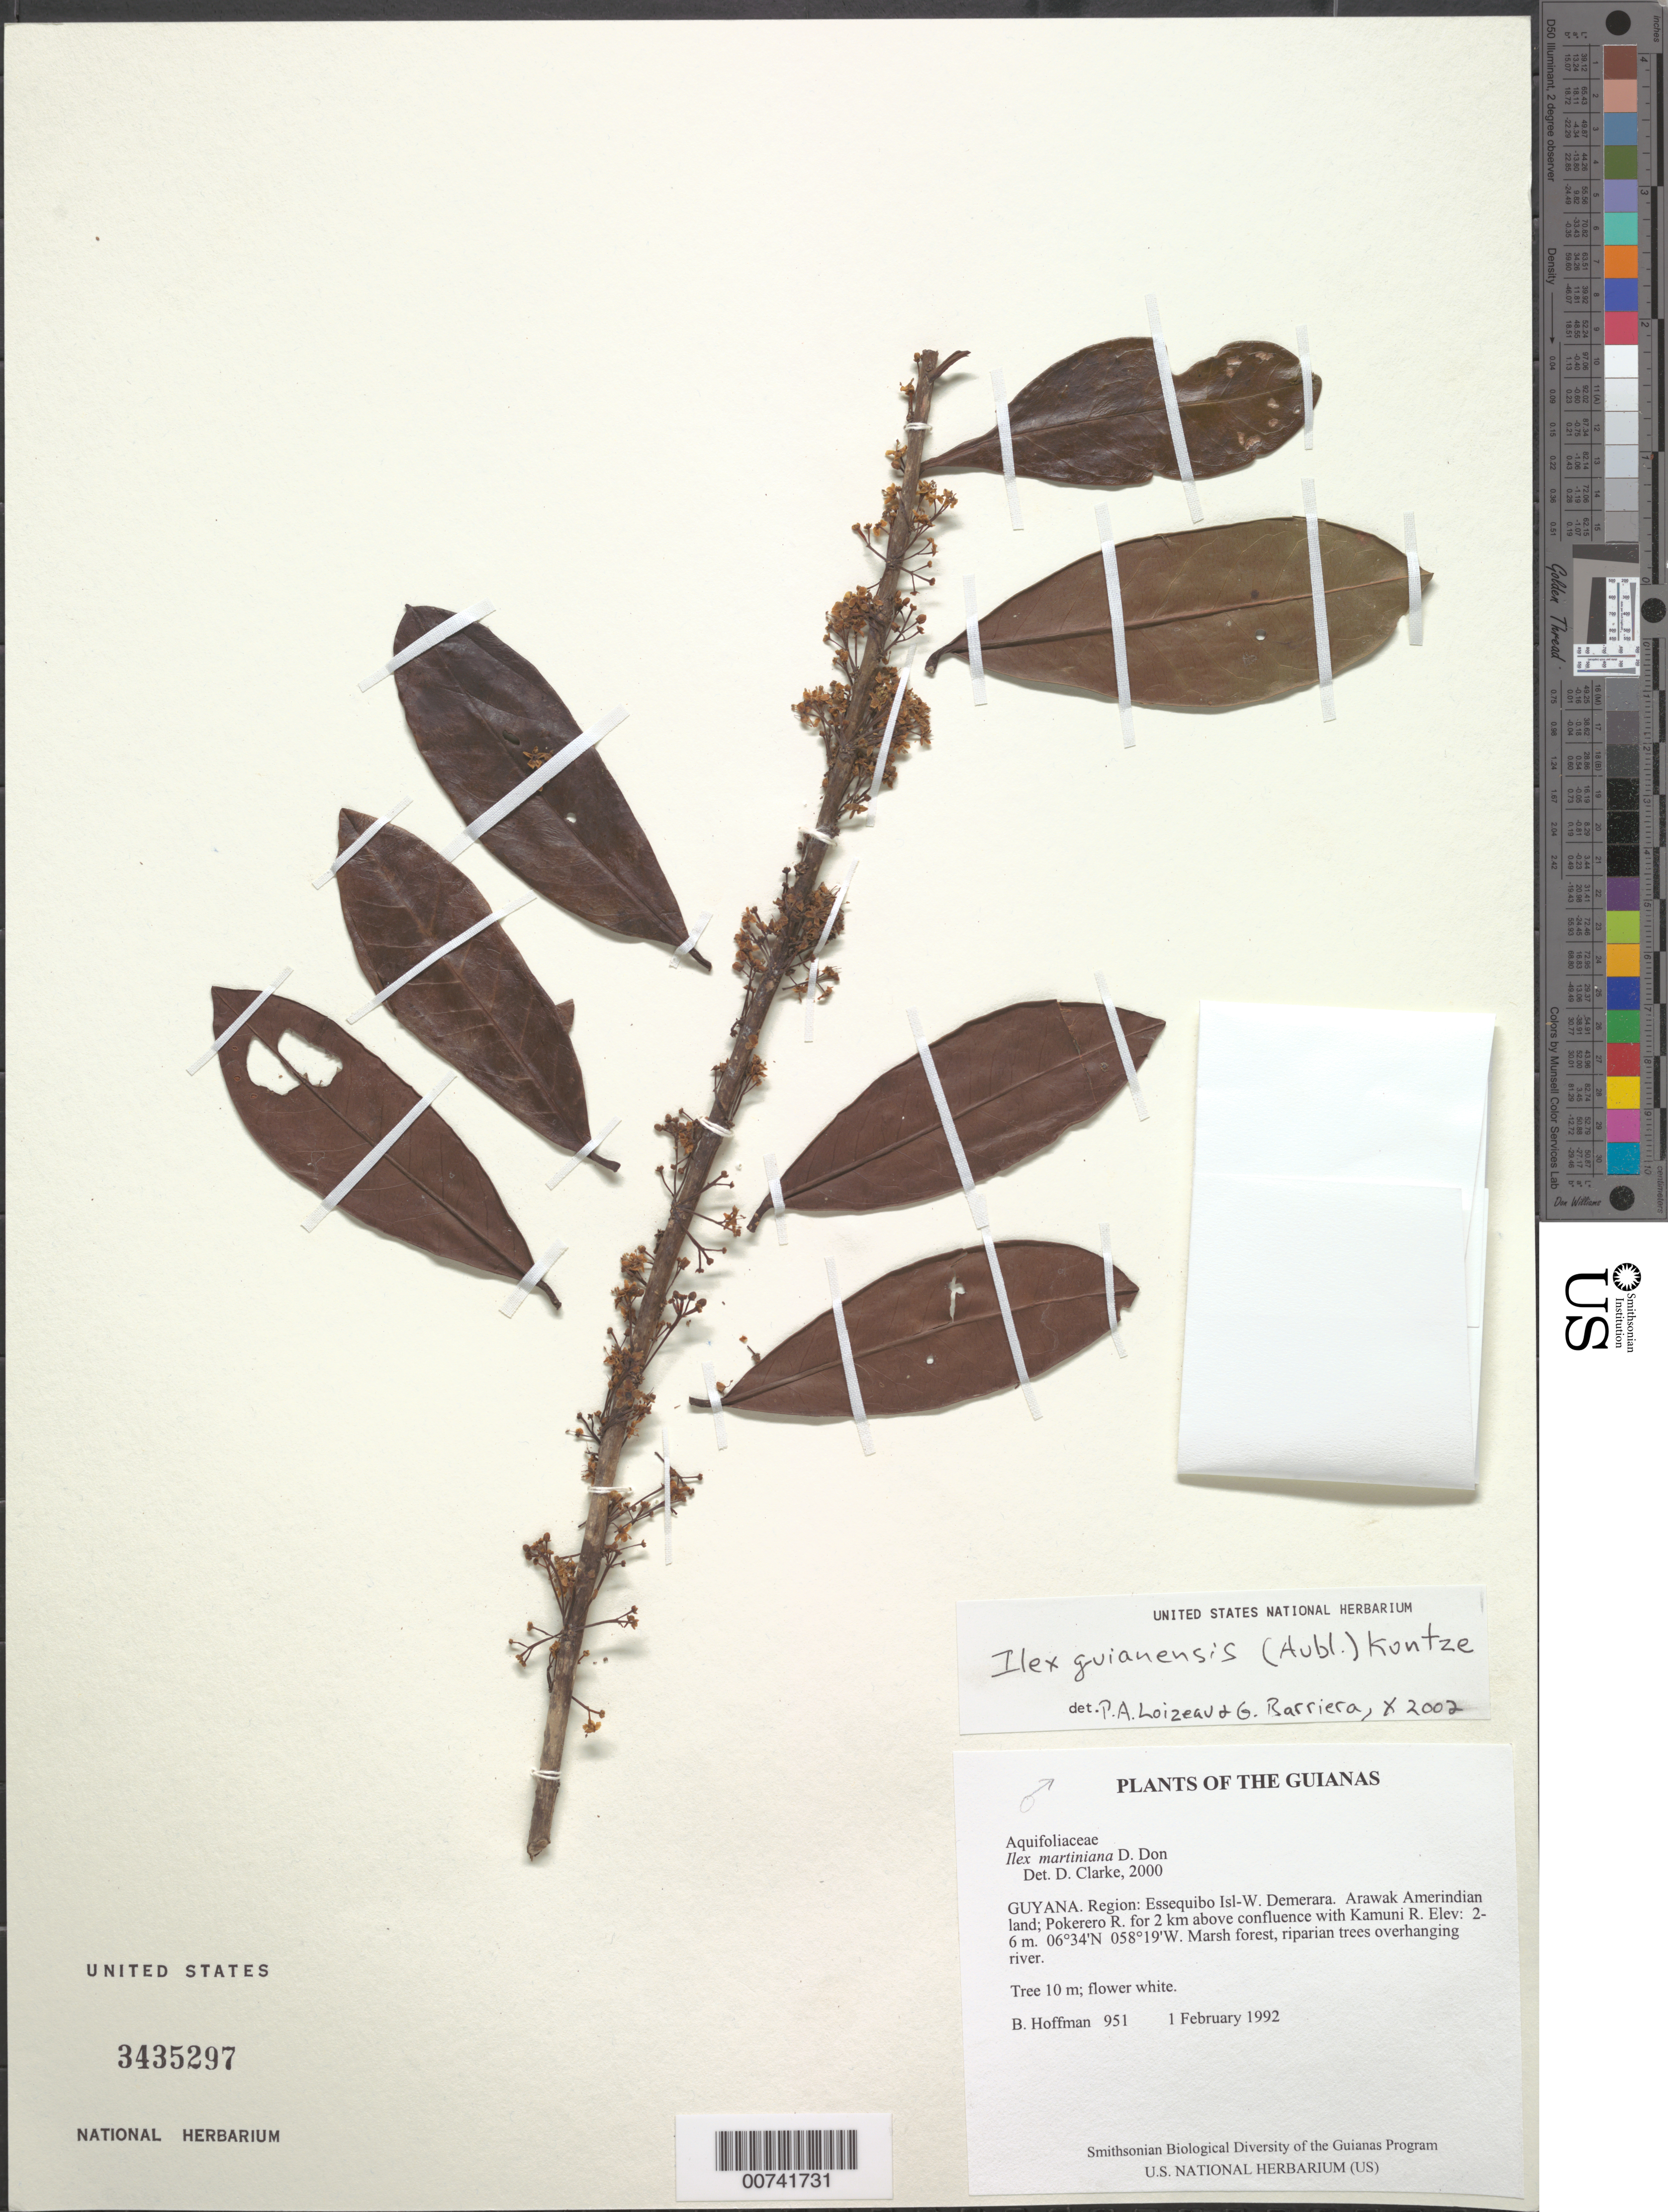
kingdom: Plantae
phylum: Tracheophyta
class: Magnoliopsida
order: Aquifoliales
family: Aquifoliaceae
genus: Ilex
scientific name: Ilex martiniana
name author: D. Don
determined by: Clarke, H. D., University of North Carolina (Asheville)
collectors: B. Hoffman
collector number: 951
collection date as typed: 1 February 1992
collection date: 1992-02-01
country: Guyana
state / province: Essequibo Isl-W. Demerara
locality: Arawak Amerindian land; Pokerero River for 2 km above confluence with Kamuni River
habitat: Marsh forest, riparian trees overhanging river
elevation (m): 2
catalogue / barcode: US 3435297